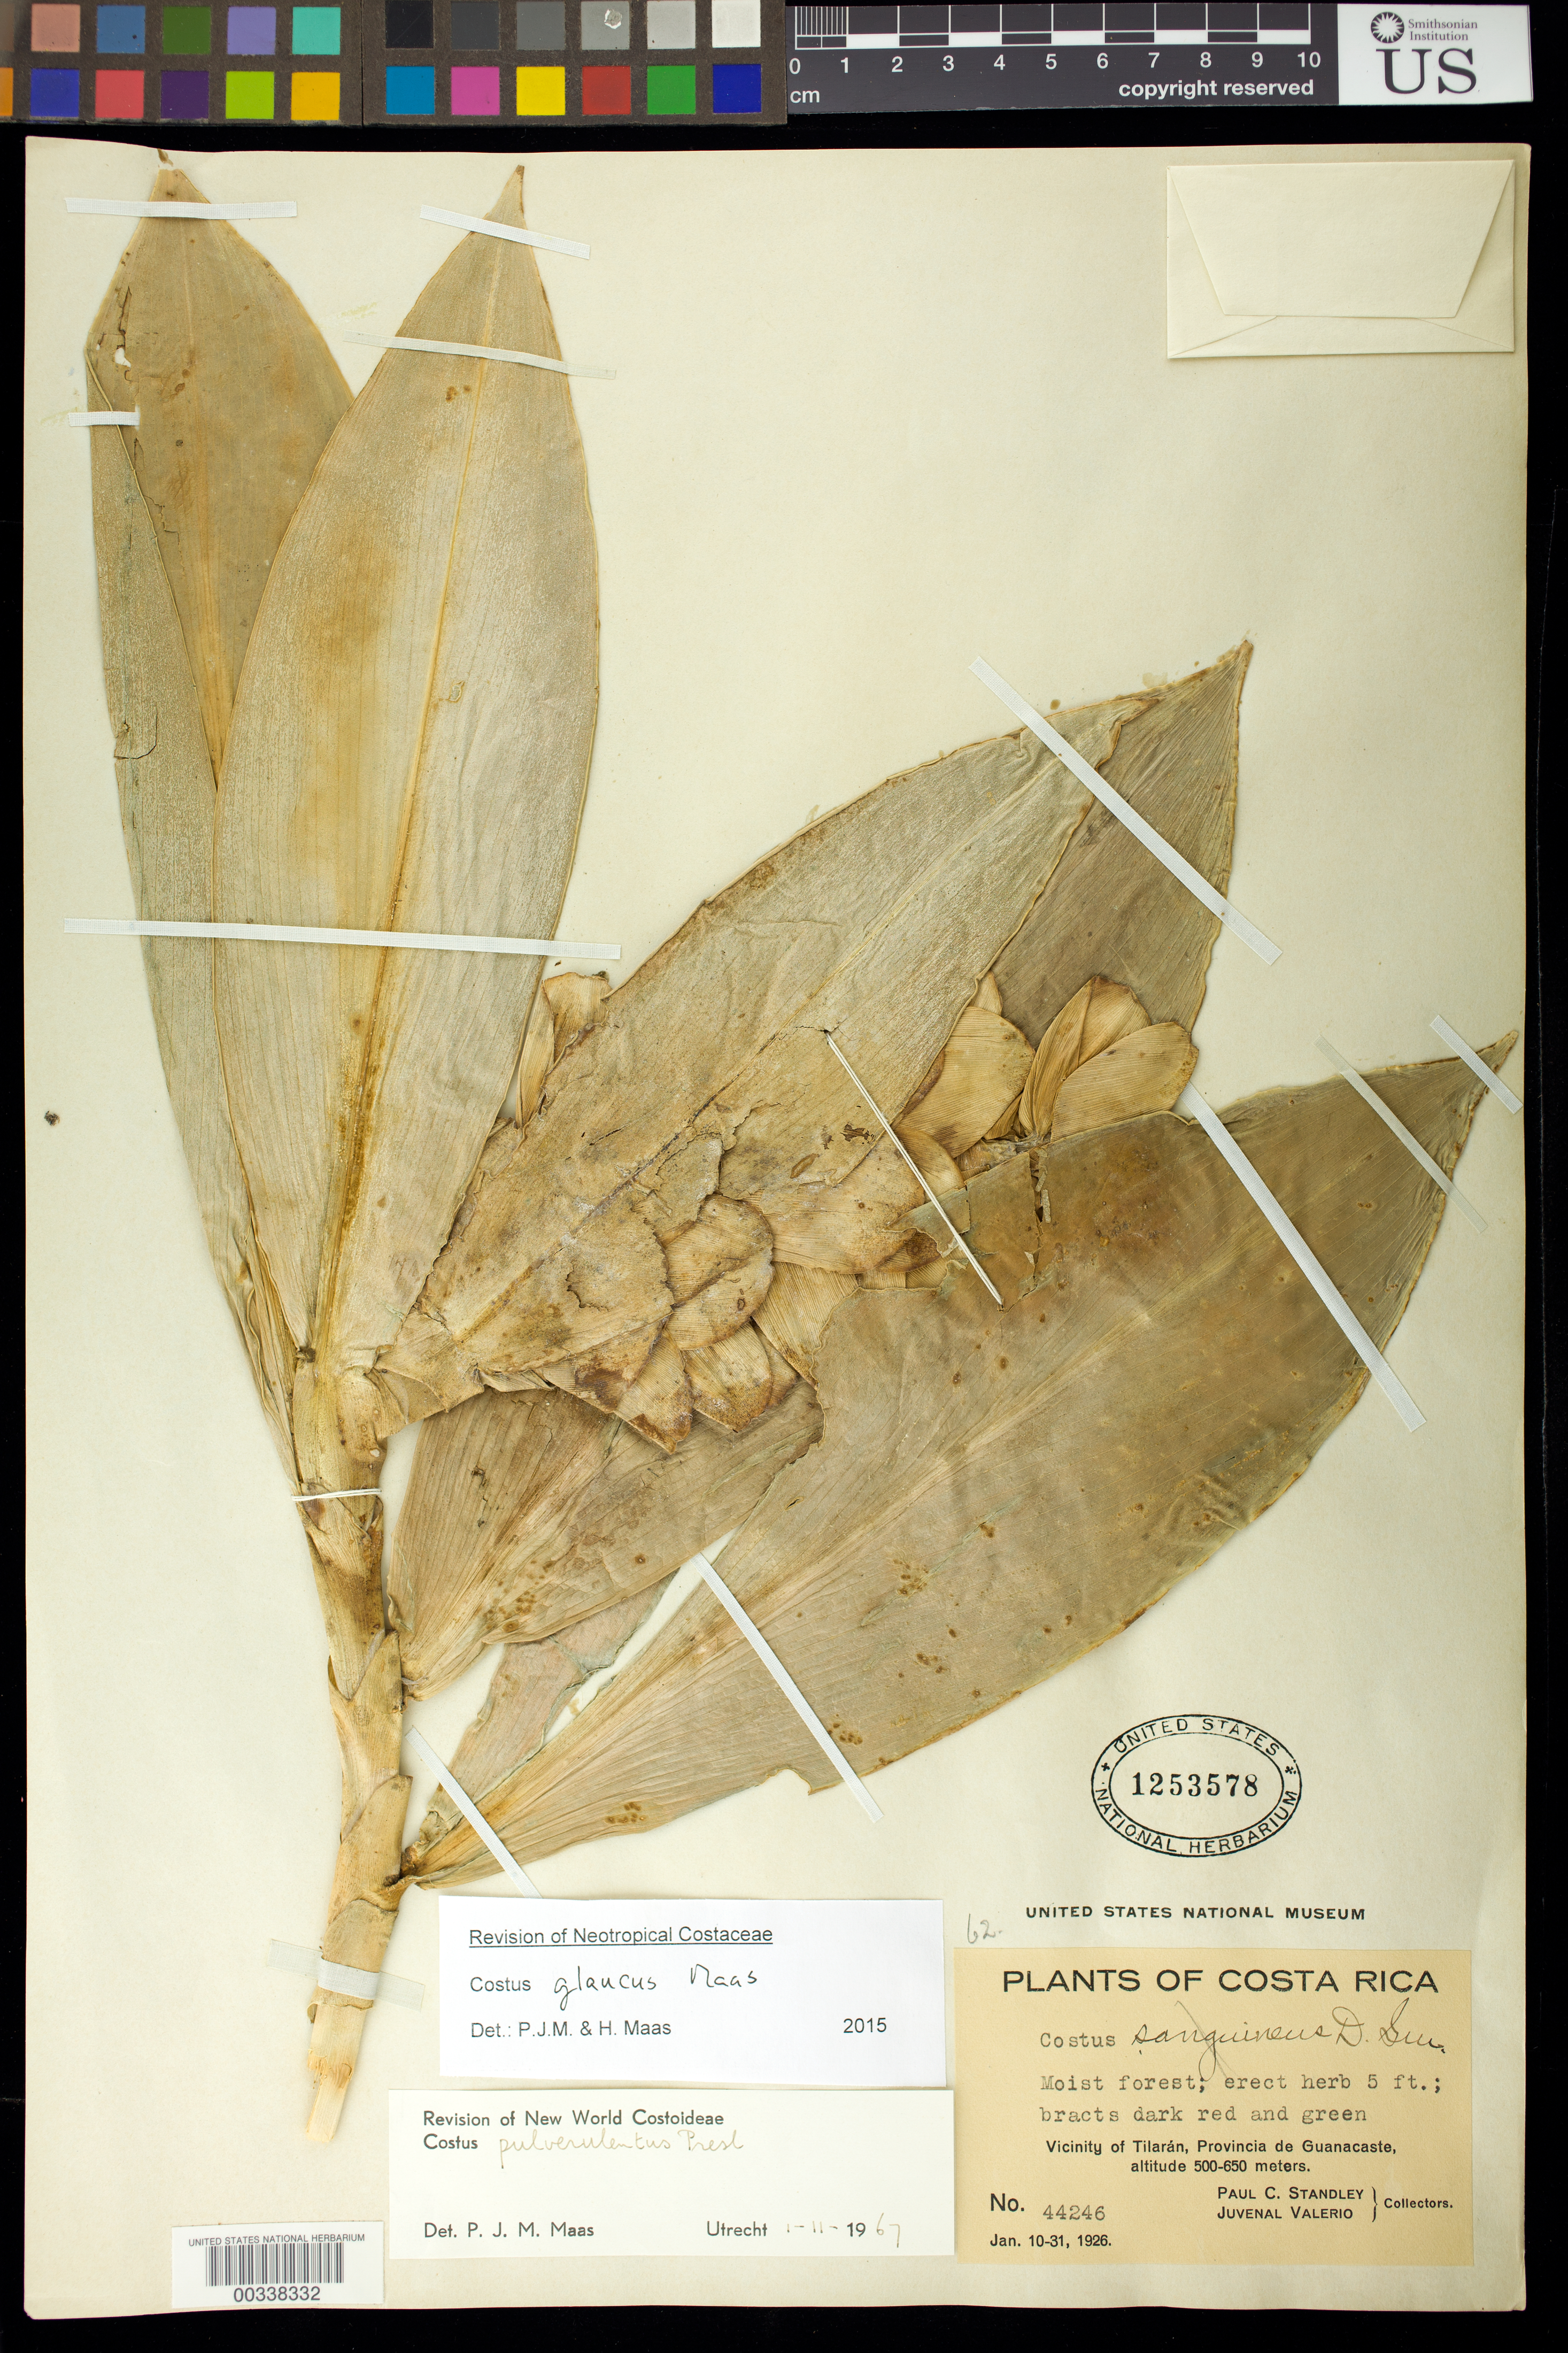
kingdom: Plantae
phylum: Tracheophyta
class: Liliopsida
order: Zingiberales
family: Costaceae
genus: Costus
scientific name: Costus pulverulentus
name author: C. Presl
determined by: Maas, Paul J. M.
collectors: P. C. Standley & J. Valerio R.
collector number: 44246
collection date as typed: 10 Jan 1926 to 31 Jan 1926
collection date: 1926-01-10/1926-01-31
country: Costa Rica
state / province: Guanacaste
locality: Vicinity of Tilaran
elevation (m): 500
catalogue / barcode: US 1253578